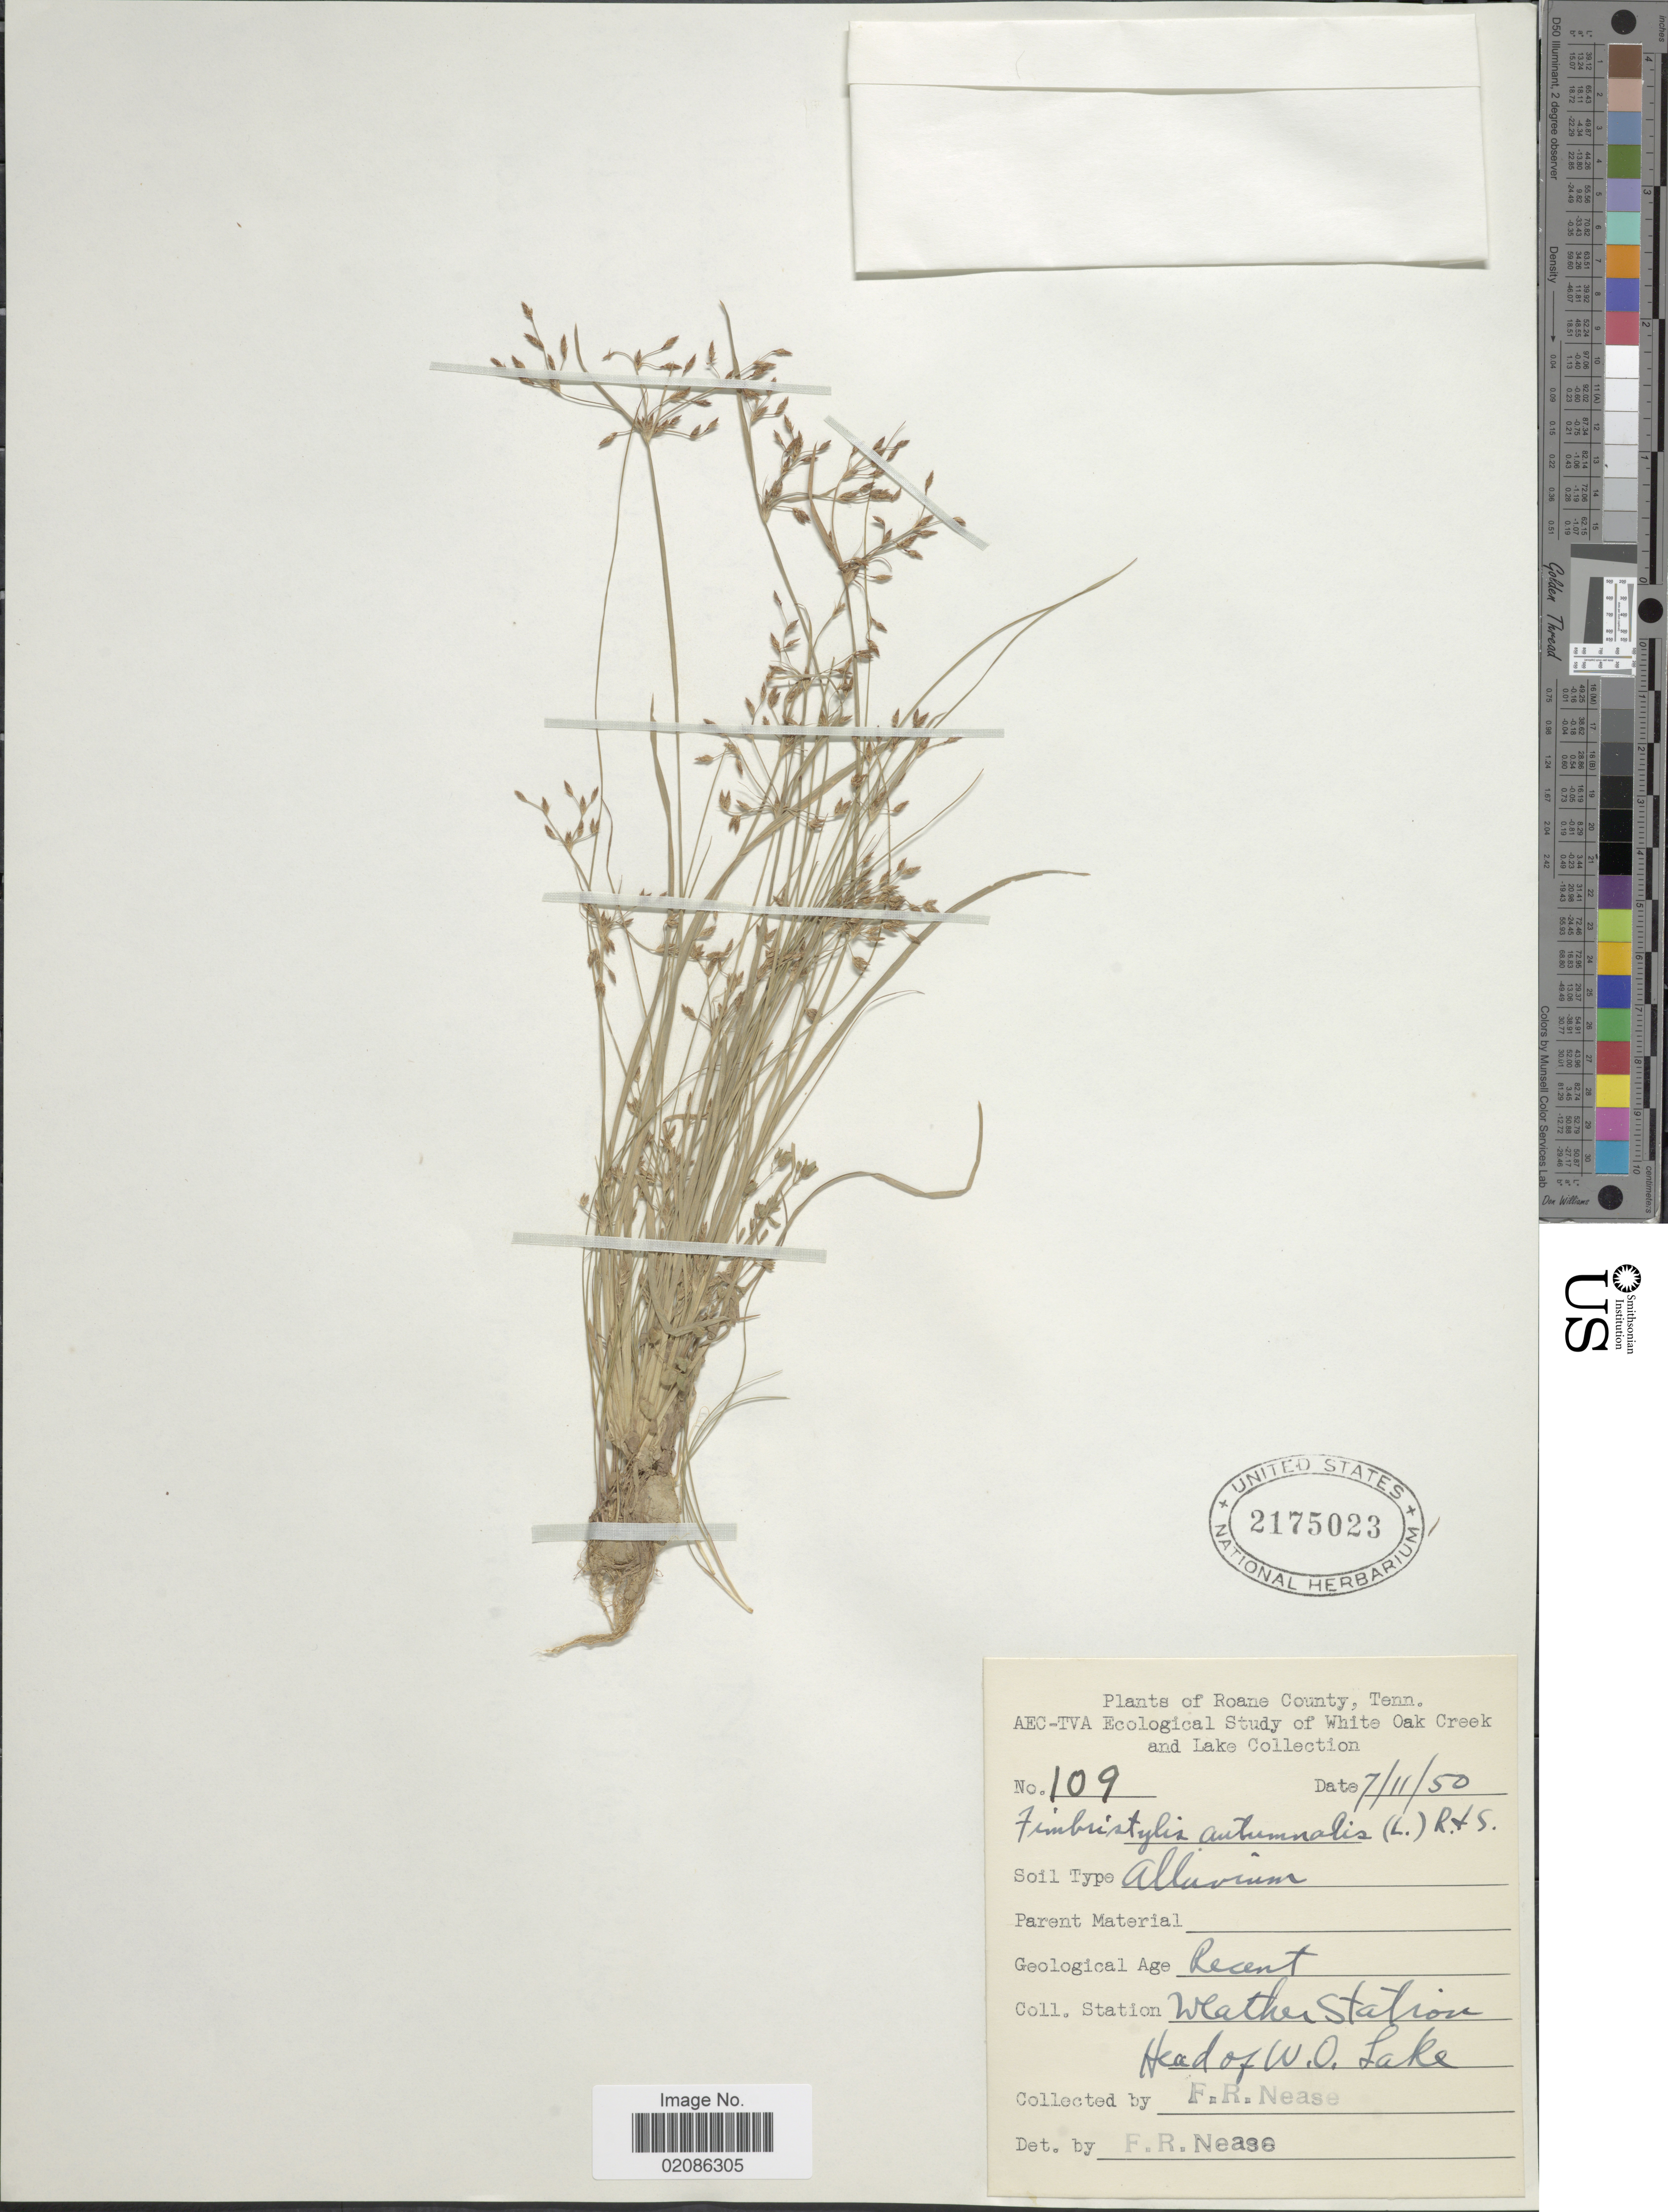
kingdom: Plantae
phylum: Tracheophyta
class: Liliopsida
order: Poales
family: Cyperaceae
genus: Fimbristylis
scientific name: Fimbristylis autumnalis (L.) Roem. & Schult.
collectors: F. Nease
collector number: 109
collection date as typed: Transcribed d/m/y: 11/7/50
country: United States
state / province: Tennessee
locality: Roane County, AEC-TVA Ecological Study of White Oak Creek and Lake Collection, Recent, Weather Station, Head of W. O Lake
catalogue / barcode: US 2175023